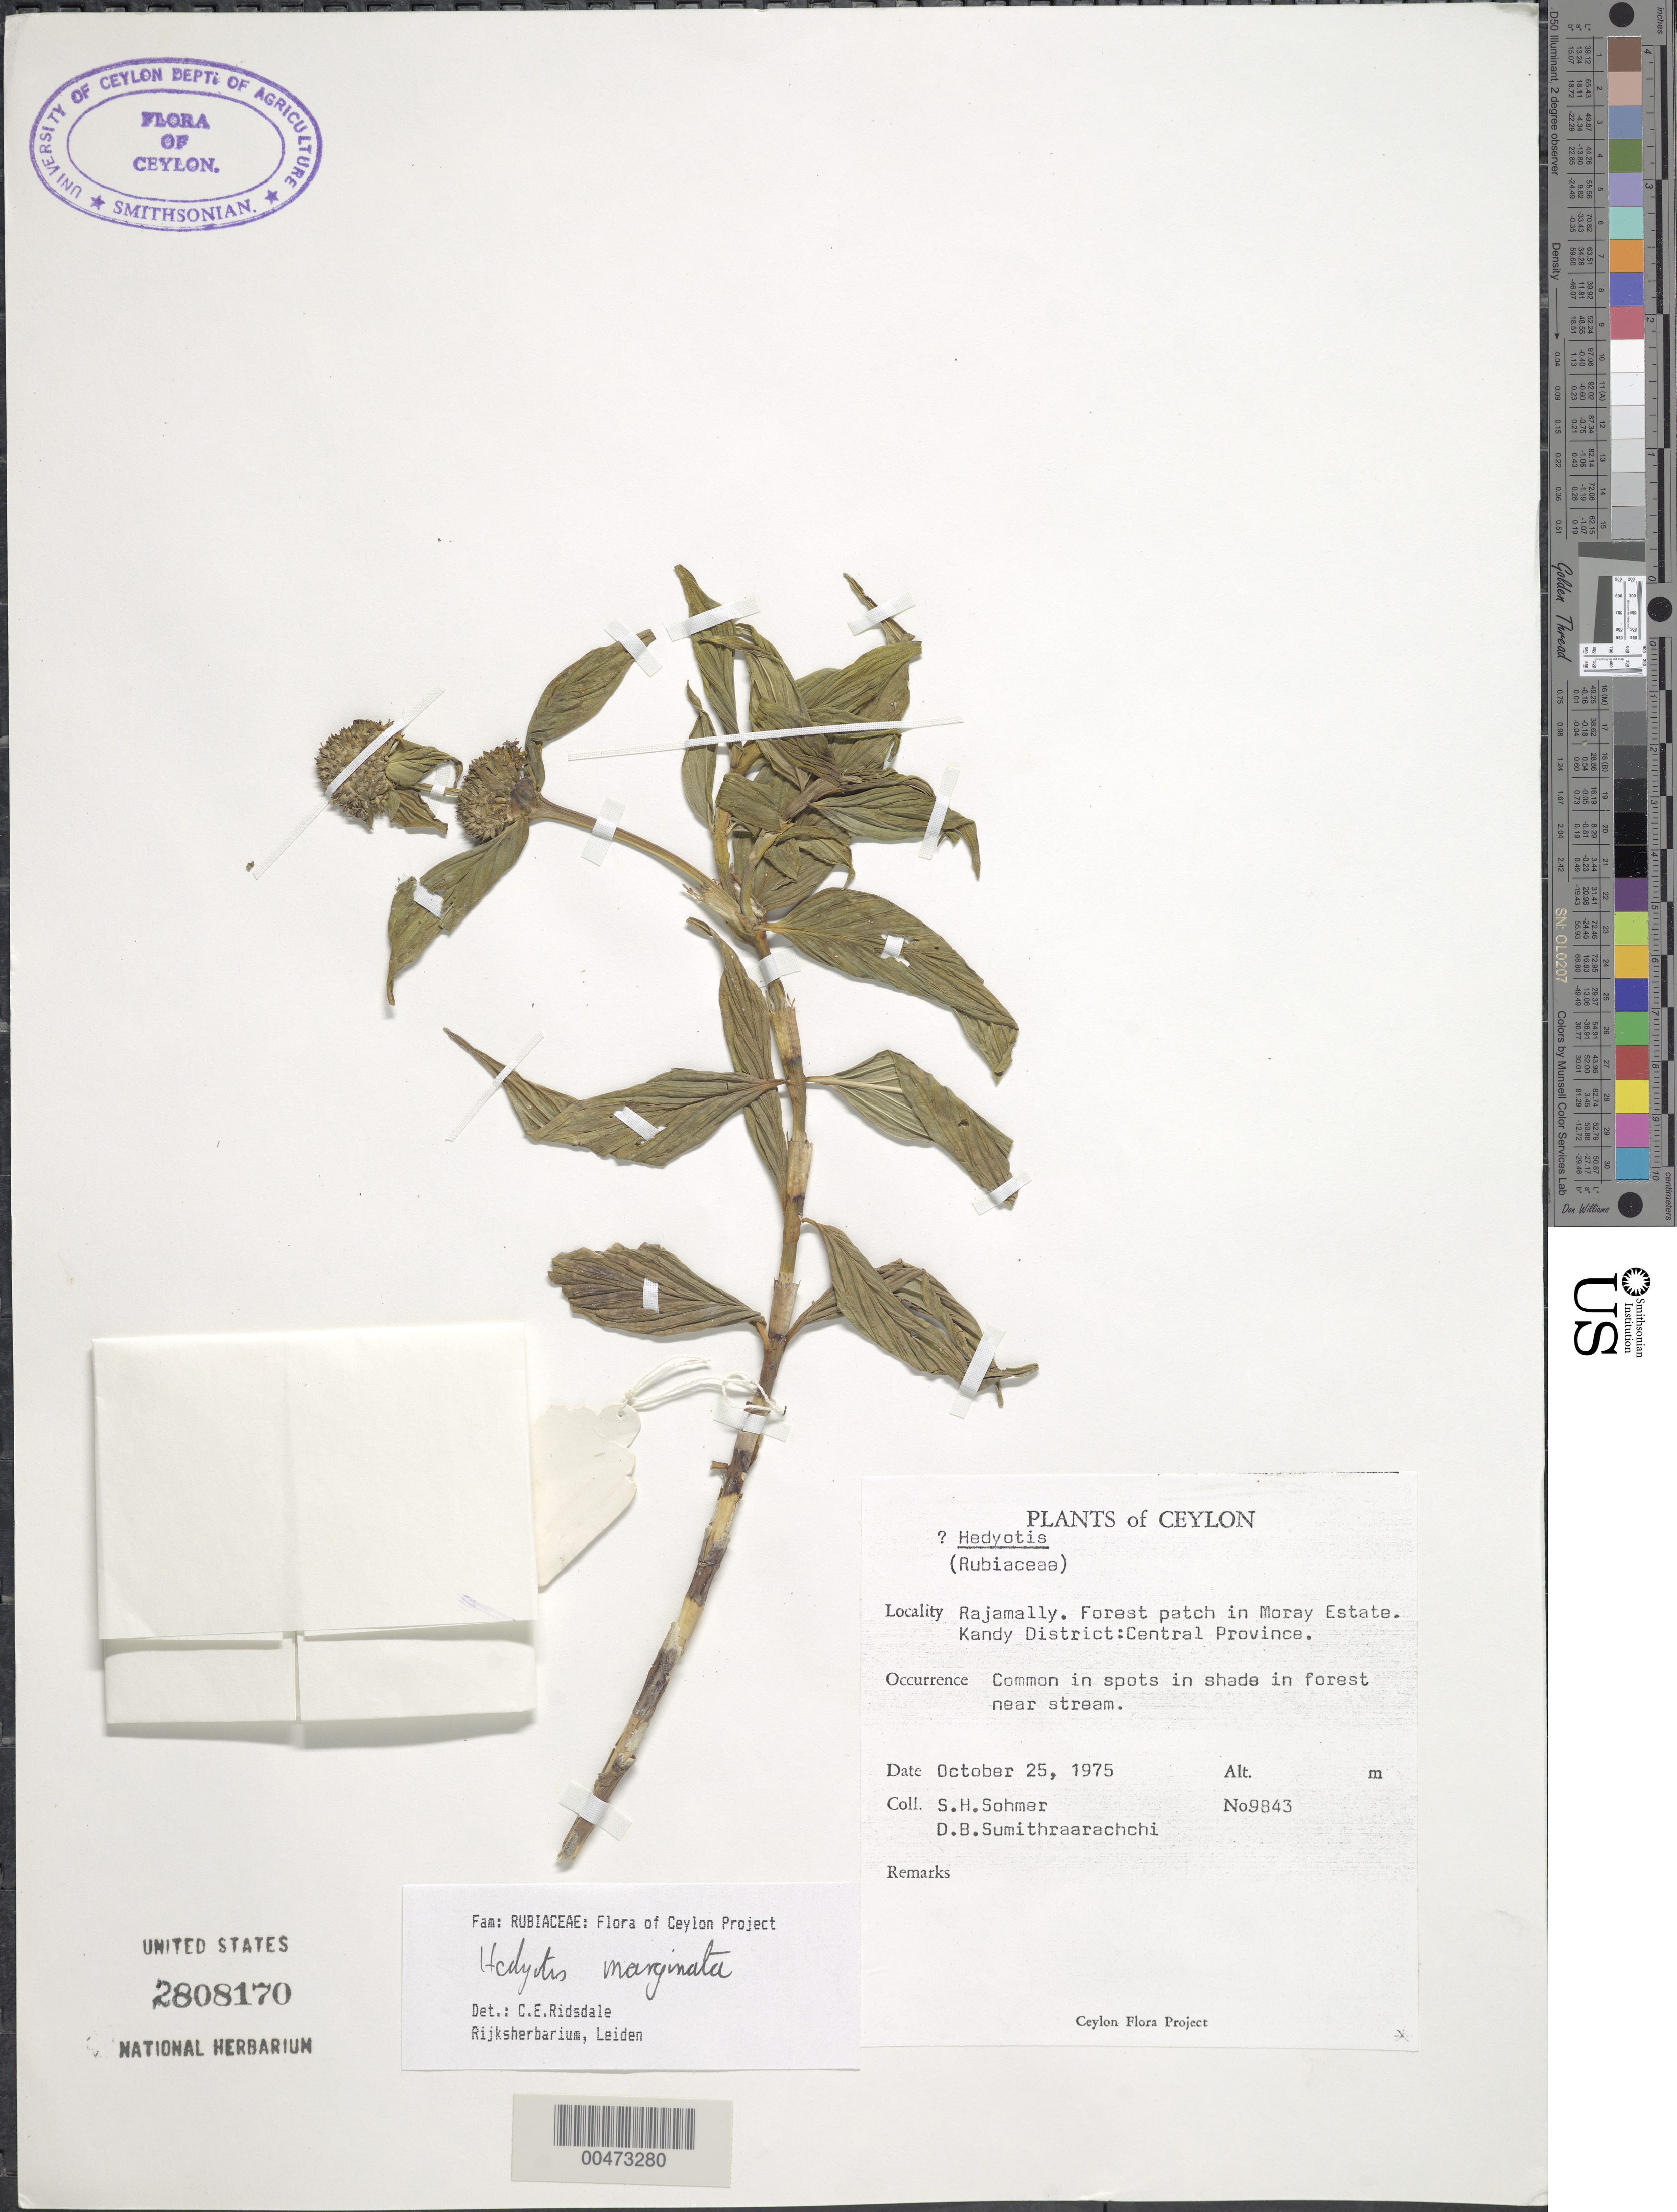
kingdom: Plantae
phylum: Tracheophyta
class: Magnoliopsida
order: Gentianales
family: Rubiaceae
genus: Hedyotis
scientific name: Hedyotis marginata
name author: Thwaites ex Hook. f.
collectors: S. H. Sohmer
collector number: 9843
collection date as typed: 25 Oct 1975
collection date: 1975-10-25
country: Sri Lanka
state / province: Central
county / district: Kandy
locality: Rajamally, in Moray Estate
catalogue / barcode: US 2808170